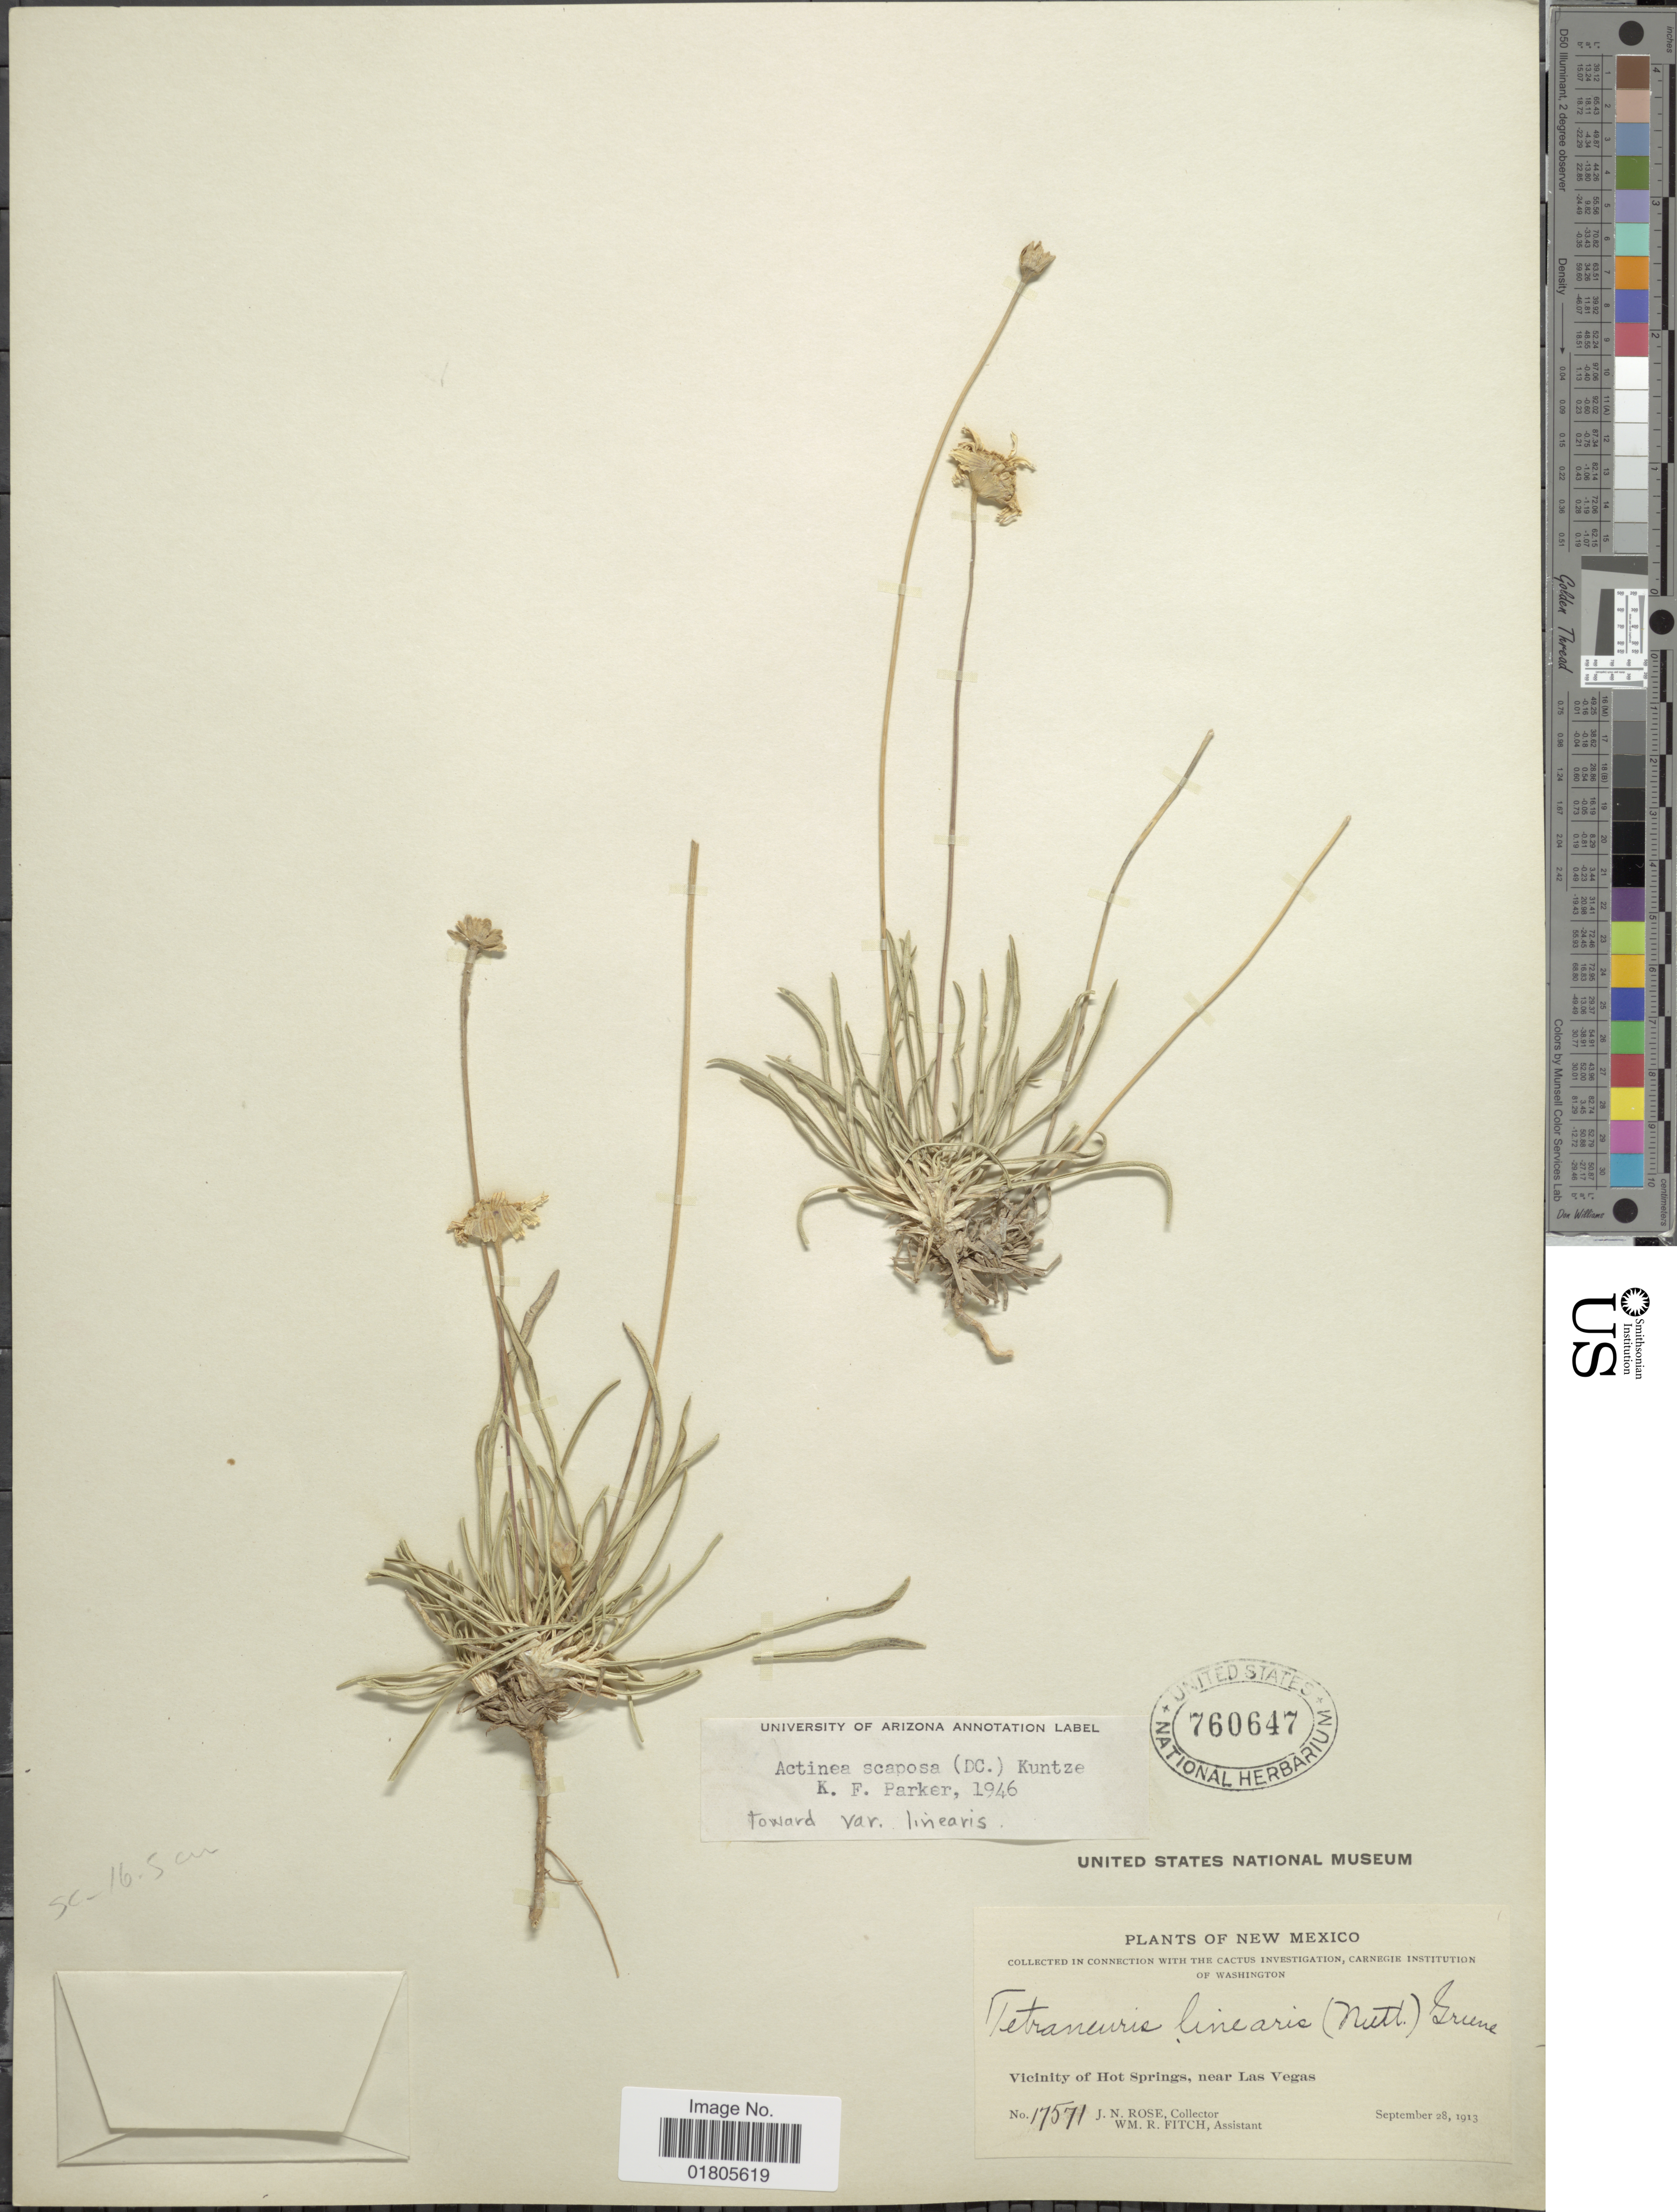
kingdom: Plantae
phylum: Tracheophyta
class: Magnoliopsida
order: Asterales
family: Asteraceae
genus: Actinea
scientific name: Actinea scaposa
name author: (DC.) Kuntze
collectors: J. N. Rose & W. R. Fitch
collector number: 17571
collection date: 1913-09-28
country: United States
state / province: New Mexico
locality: Vicinity of Hot Springs, near Las Vegas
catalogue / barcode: US 760647